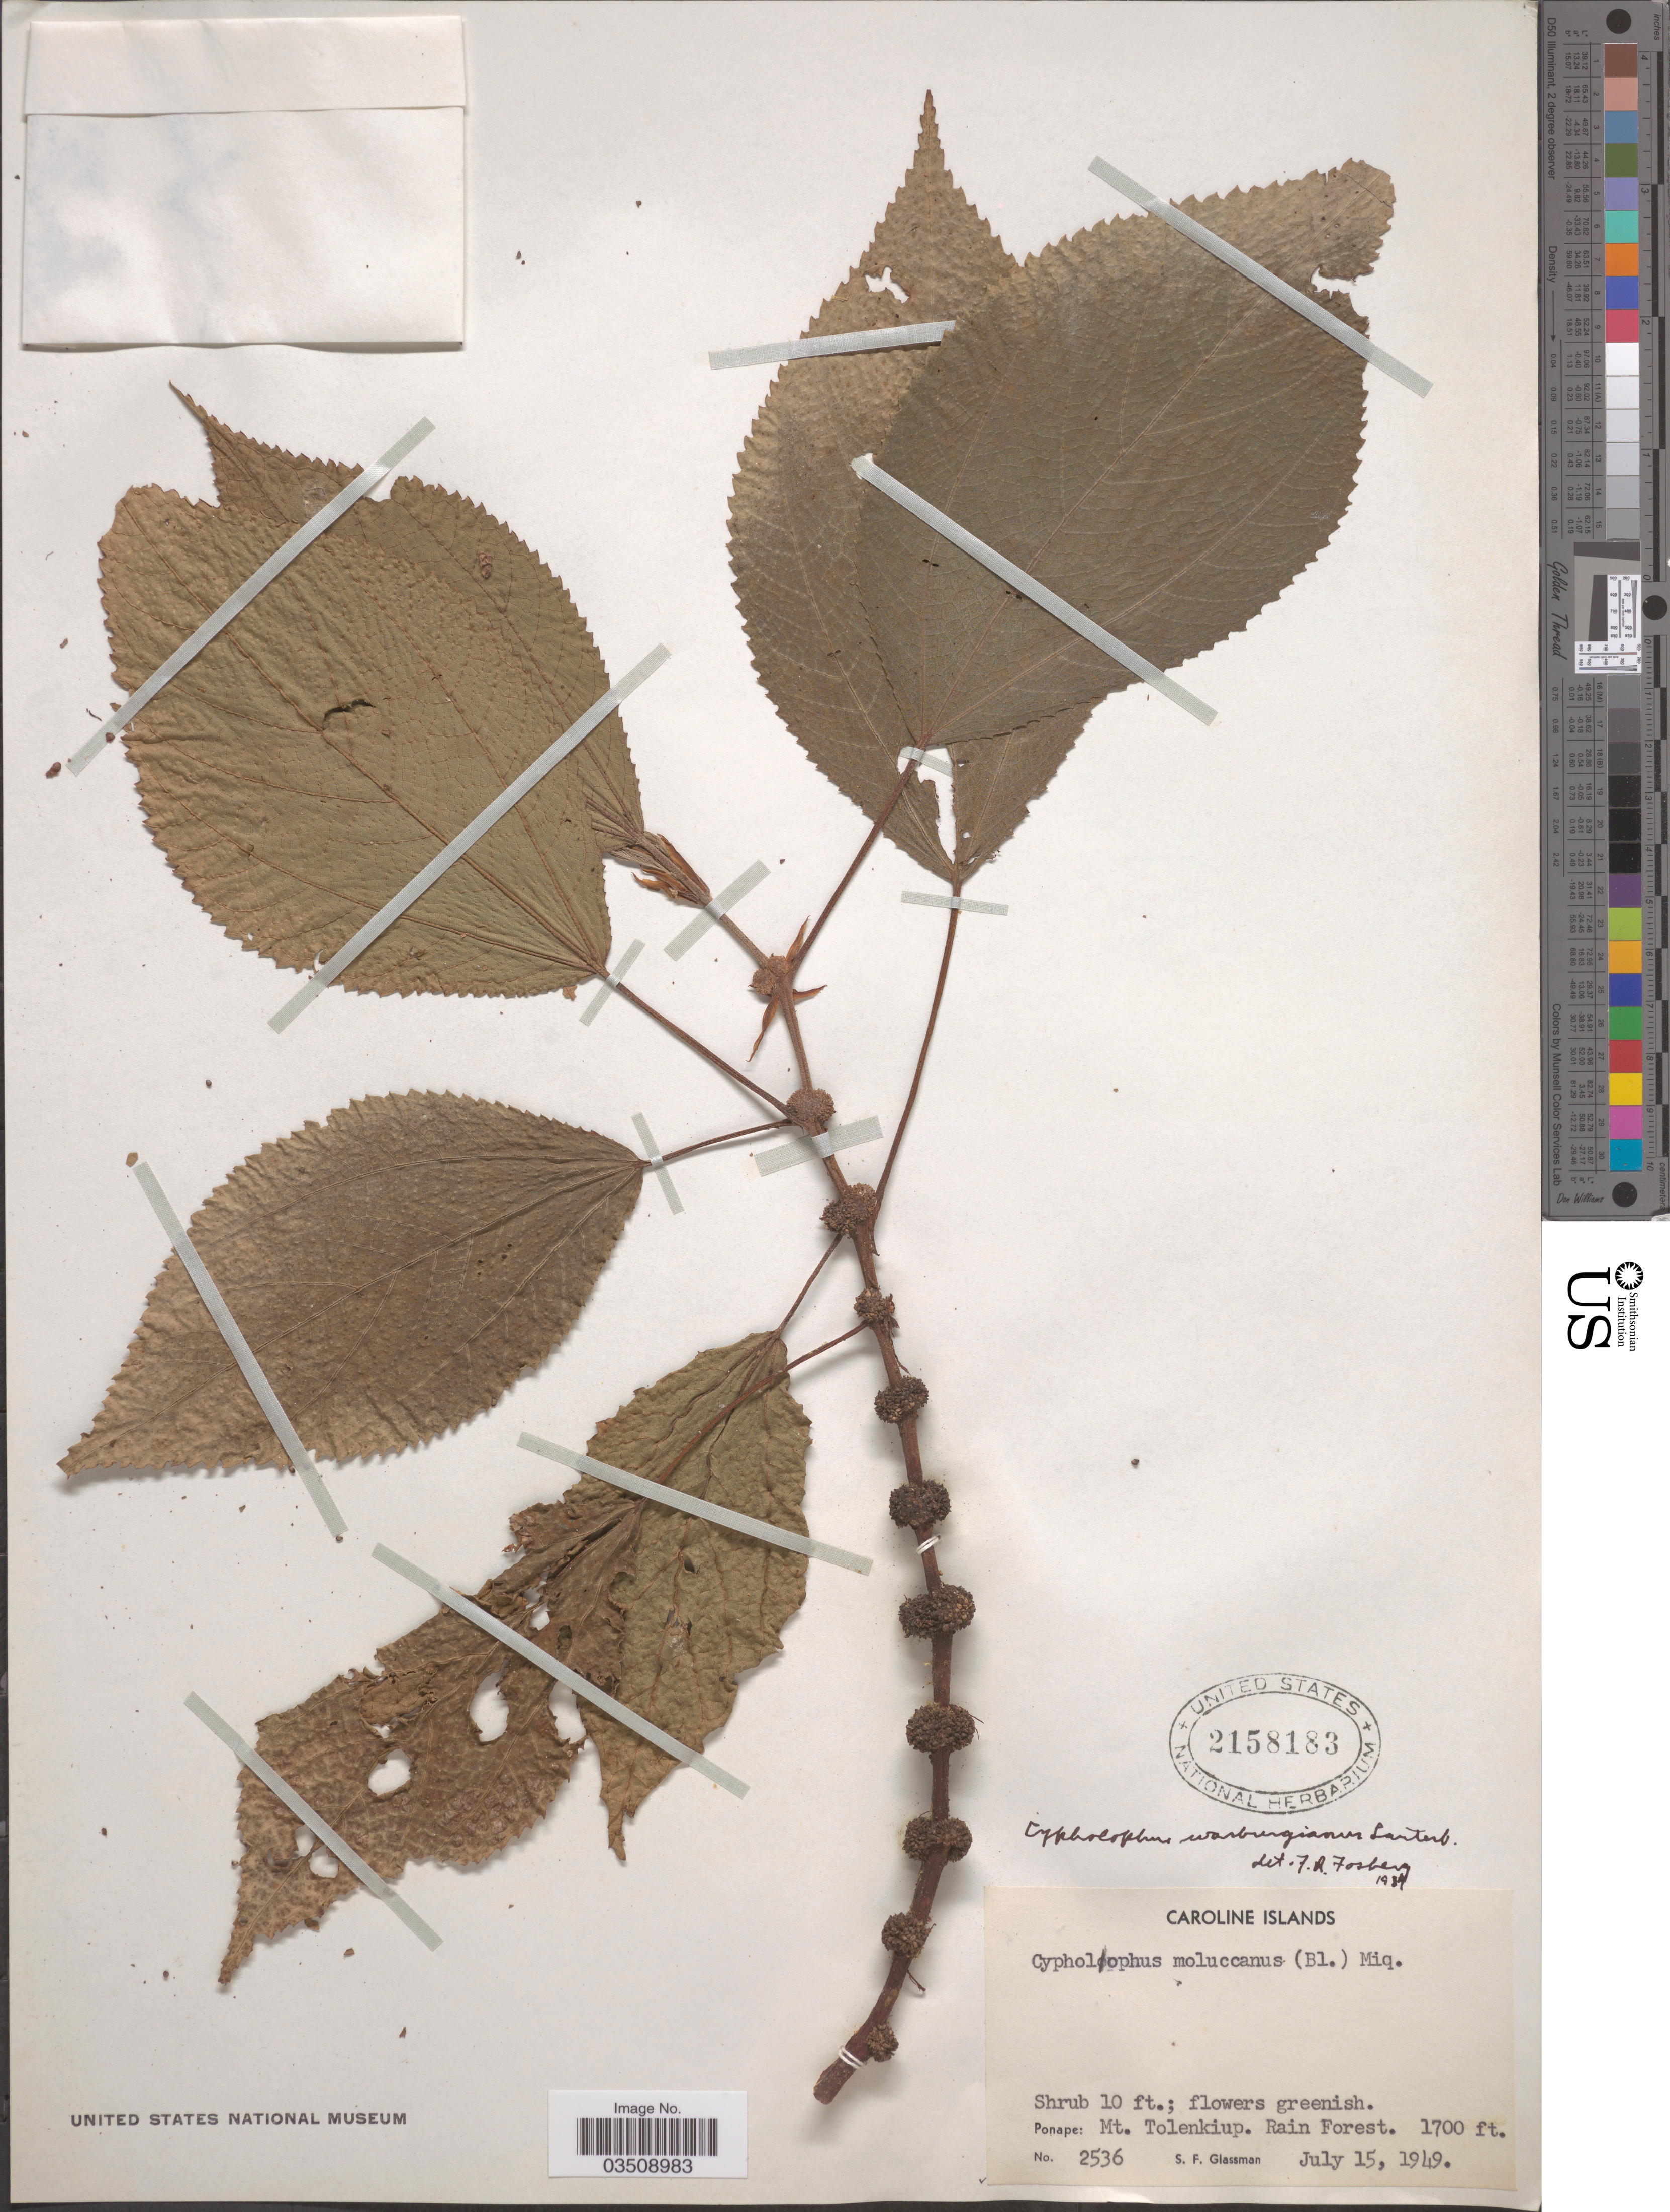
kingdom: Plantae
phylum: Tracheophyta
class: Magnoliopsida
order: Rosales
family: Urticaceae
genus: Cypholophus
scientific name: Cypholophus warburgianus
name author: Lauterb.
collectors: S. F. Glassman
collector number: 2536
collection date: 1949-07-15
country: Micronesia, Federated States of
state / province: Pohnpei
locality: Caroline Islands. Ponape: Mt. Tolenkiup.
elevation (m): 518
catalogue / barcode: US 2158183